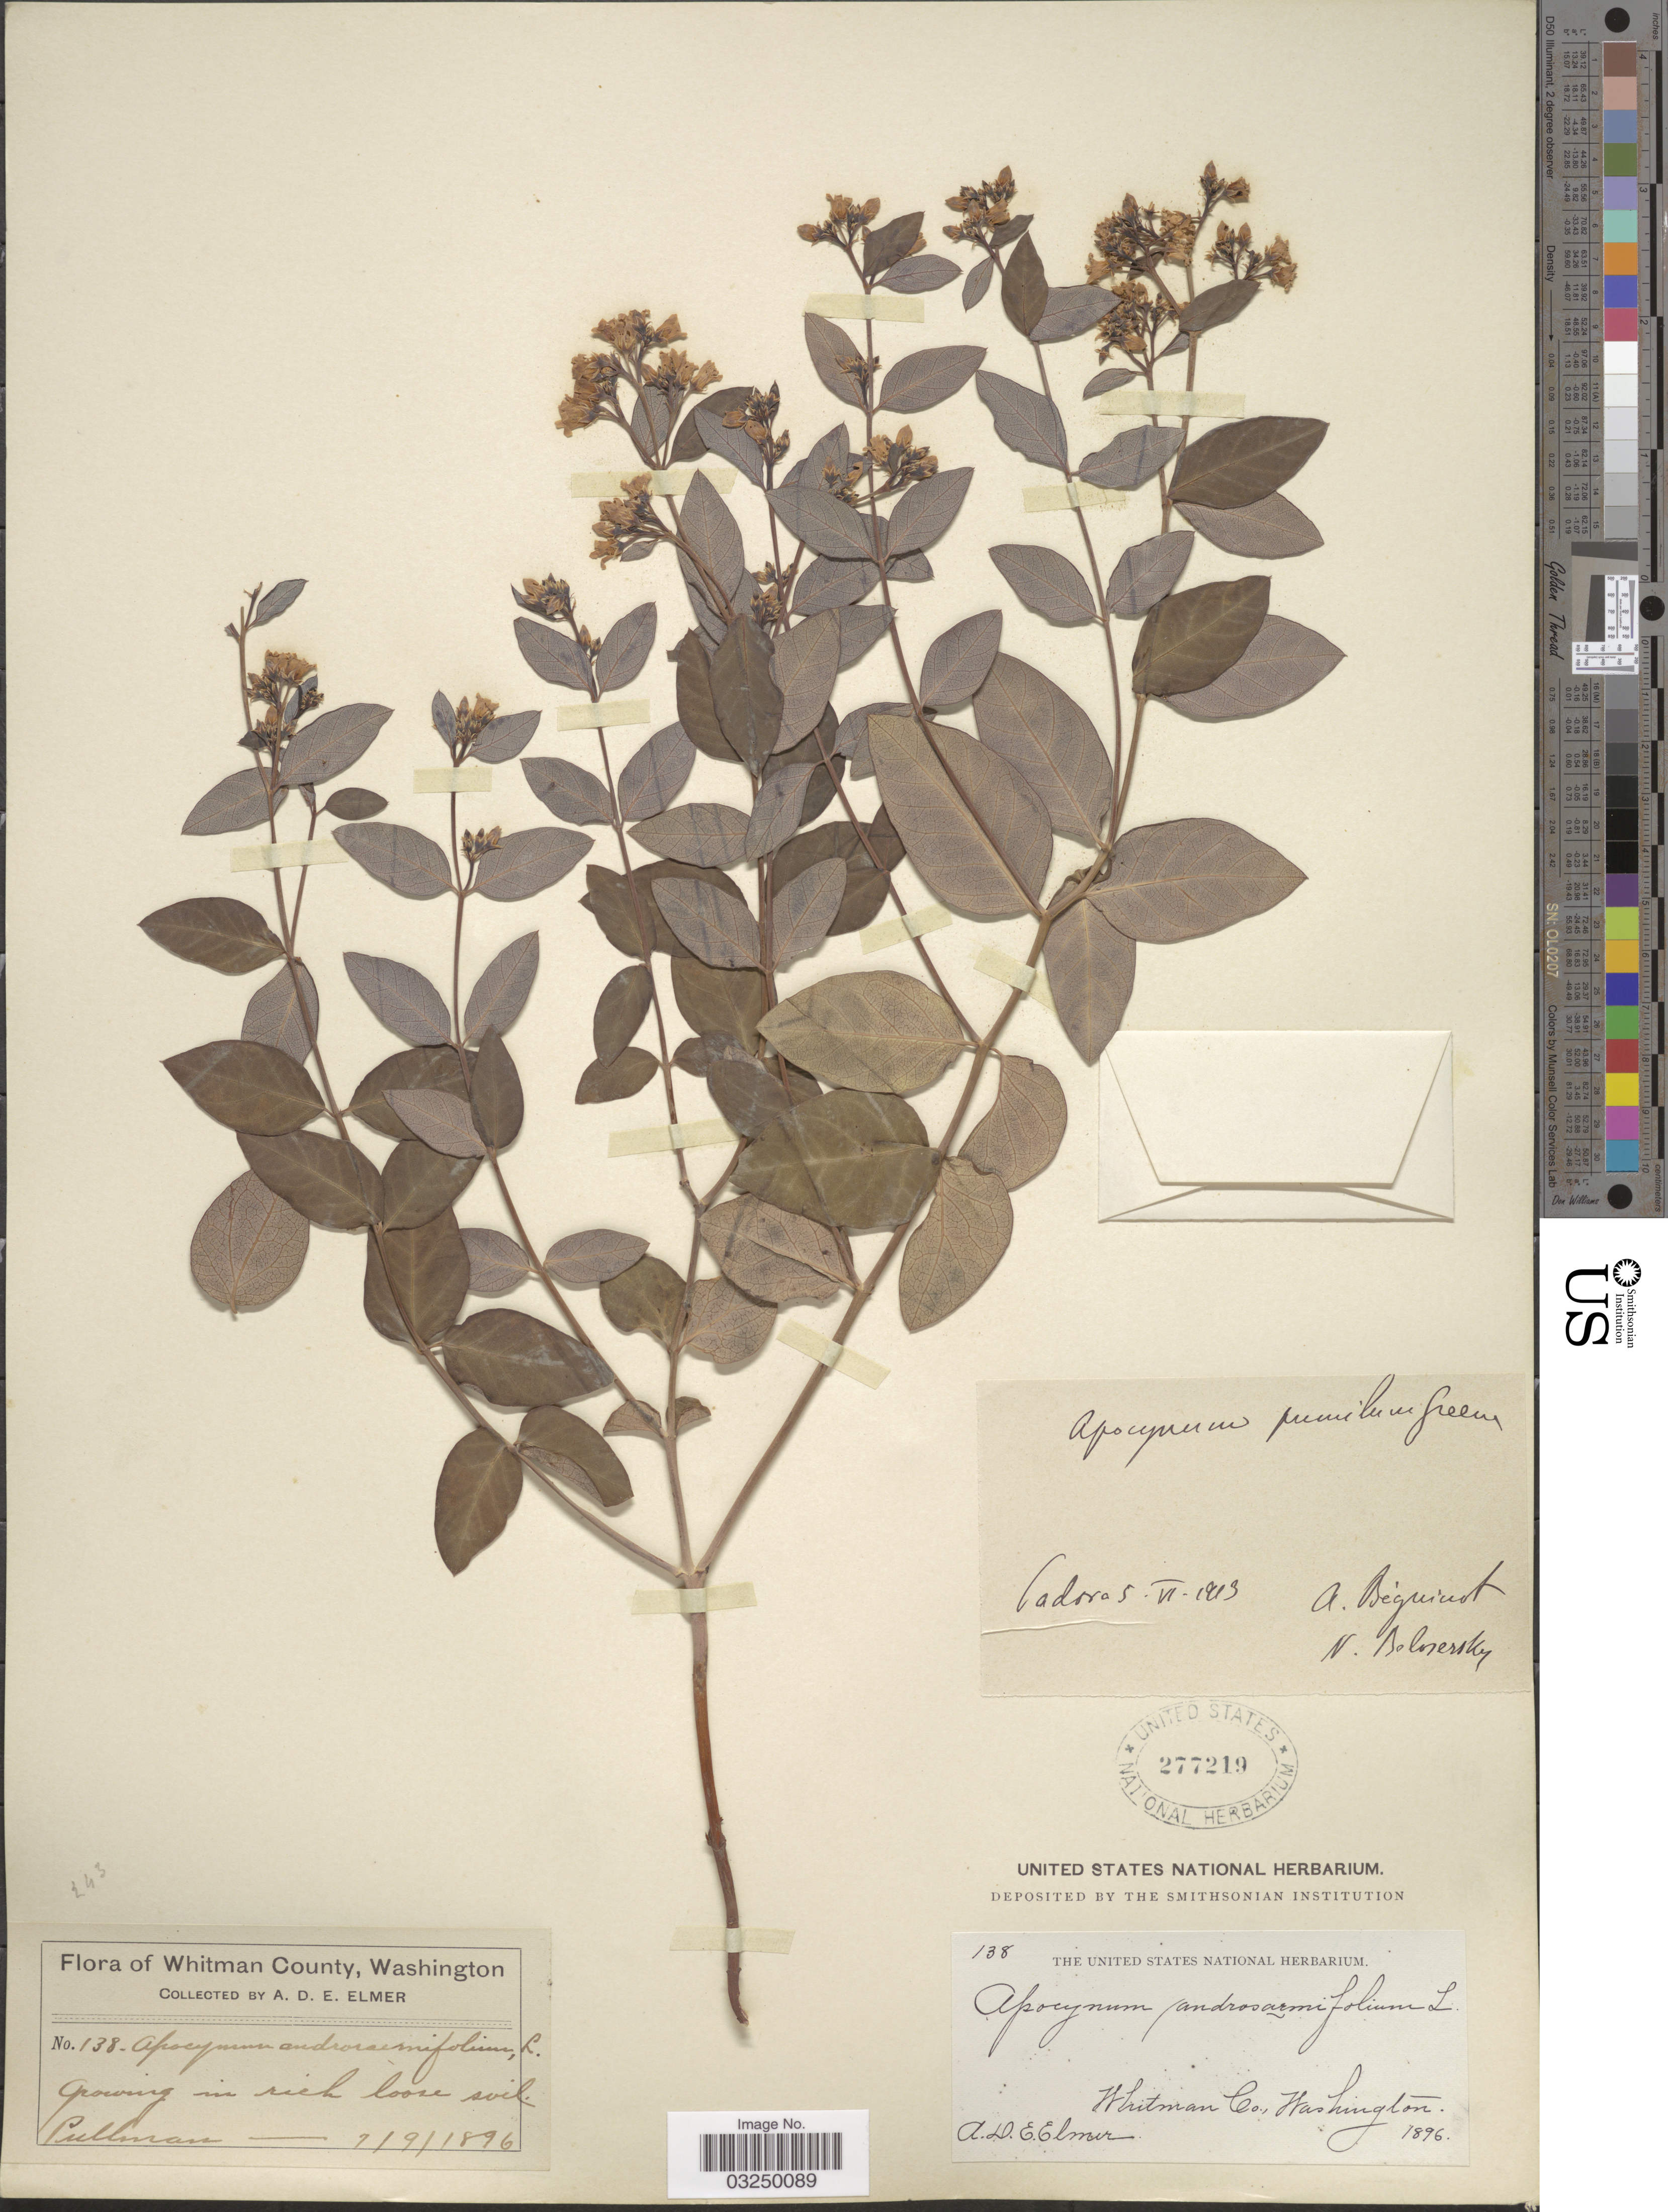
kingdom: Plantae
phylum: Tracheophyta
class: Magnoliopsida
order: Gentianales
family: Apocynaceae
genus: Apocynum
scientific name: Apocynum pumilum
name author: (A. Gray) Greene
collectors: A. D. E. Elmer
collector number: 138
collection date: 1896-07-09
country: United States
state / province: Washington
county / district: Whitman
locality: Whitman County. Pullman.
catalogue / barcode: US 277219